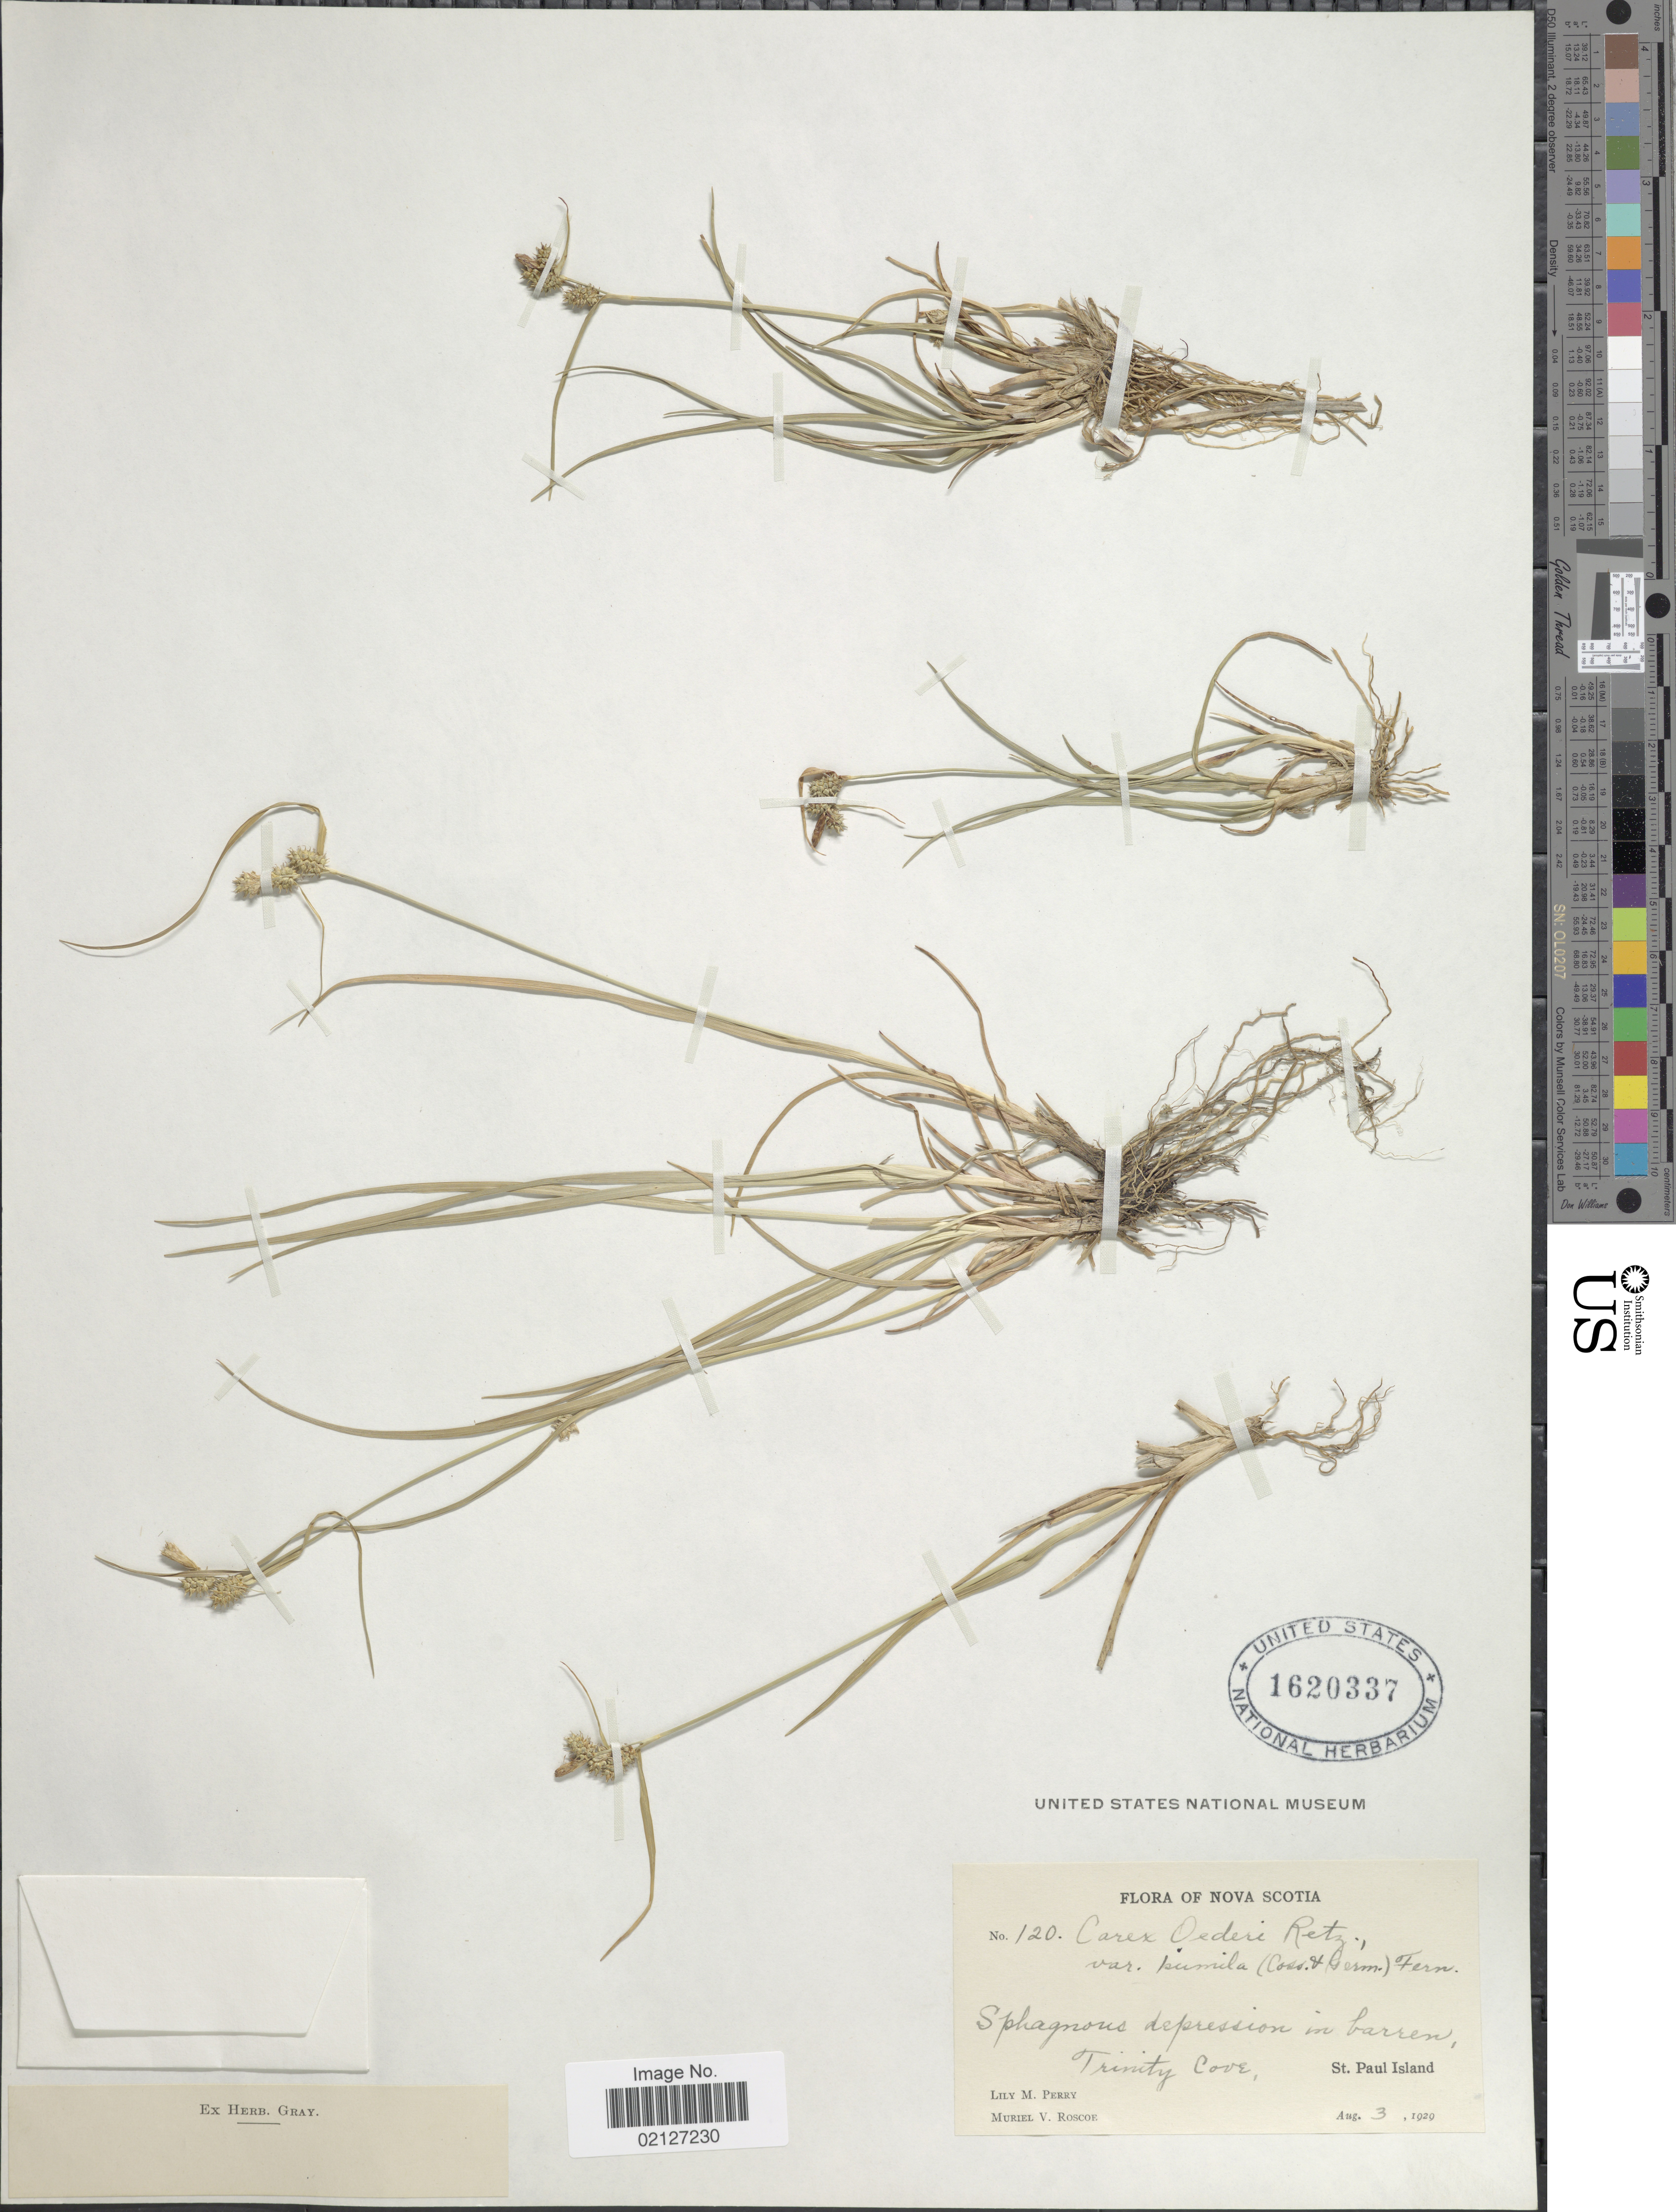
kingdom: Plantae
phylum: Tracheophyta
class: Liliopsida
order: Poales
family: Cyperaceae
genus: Carex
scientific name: Carex oederi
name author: Retz.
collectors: L. M. Perry & M. Roscoe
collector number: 120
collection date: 1929-08-03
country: Canada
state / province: Nova Scotia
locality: Spagnous depression in barren, Trinity Cove, St. Paul Island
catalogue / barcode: US 1620337